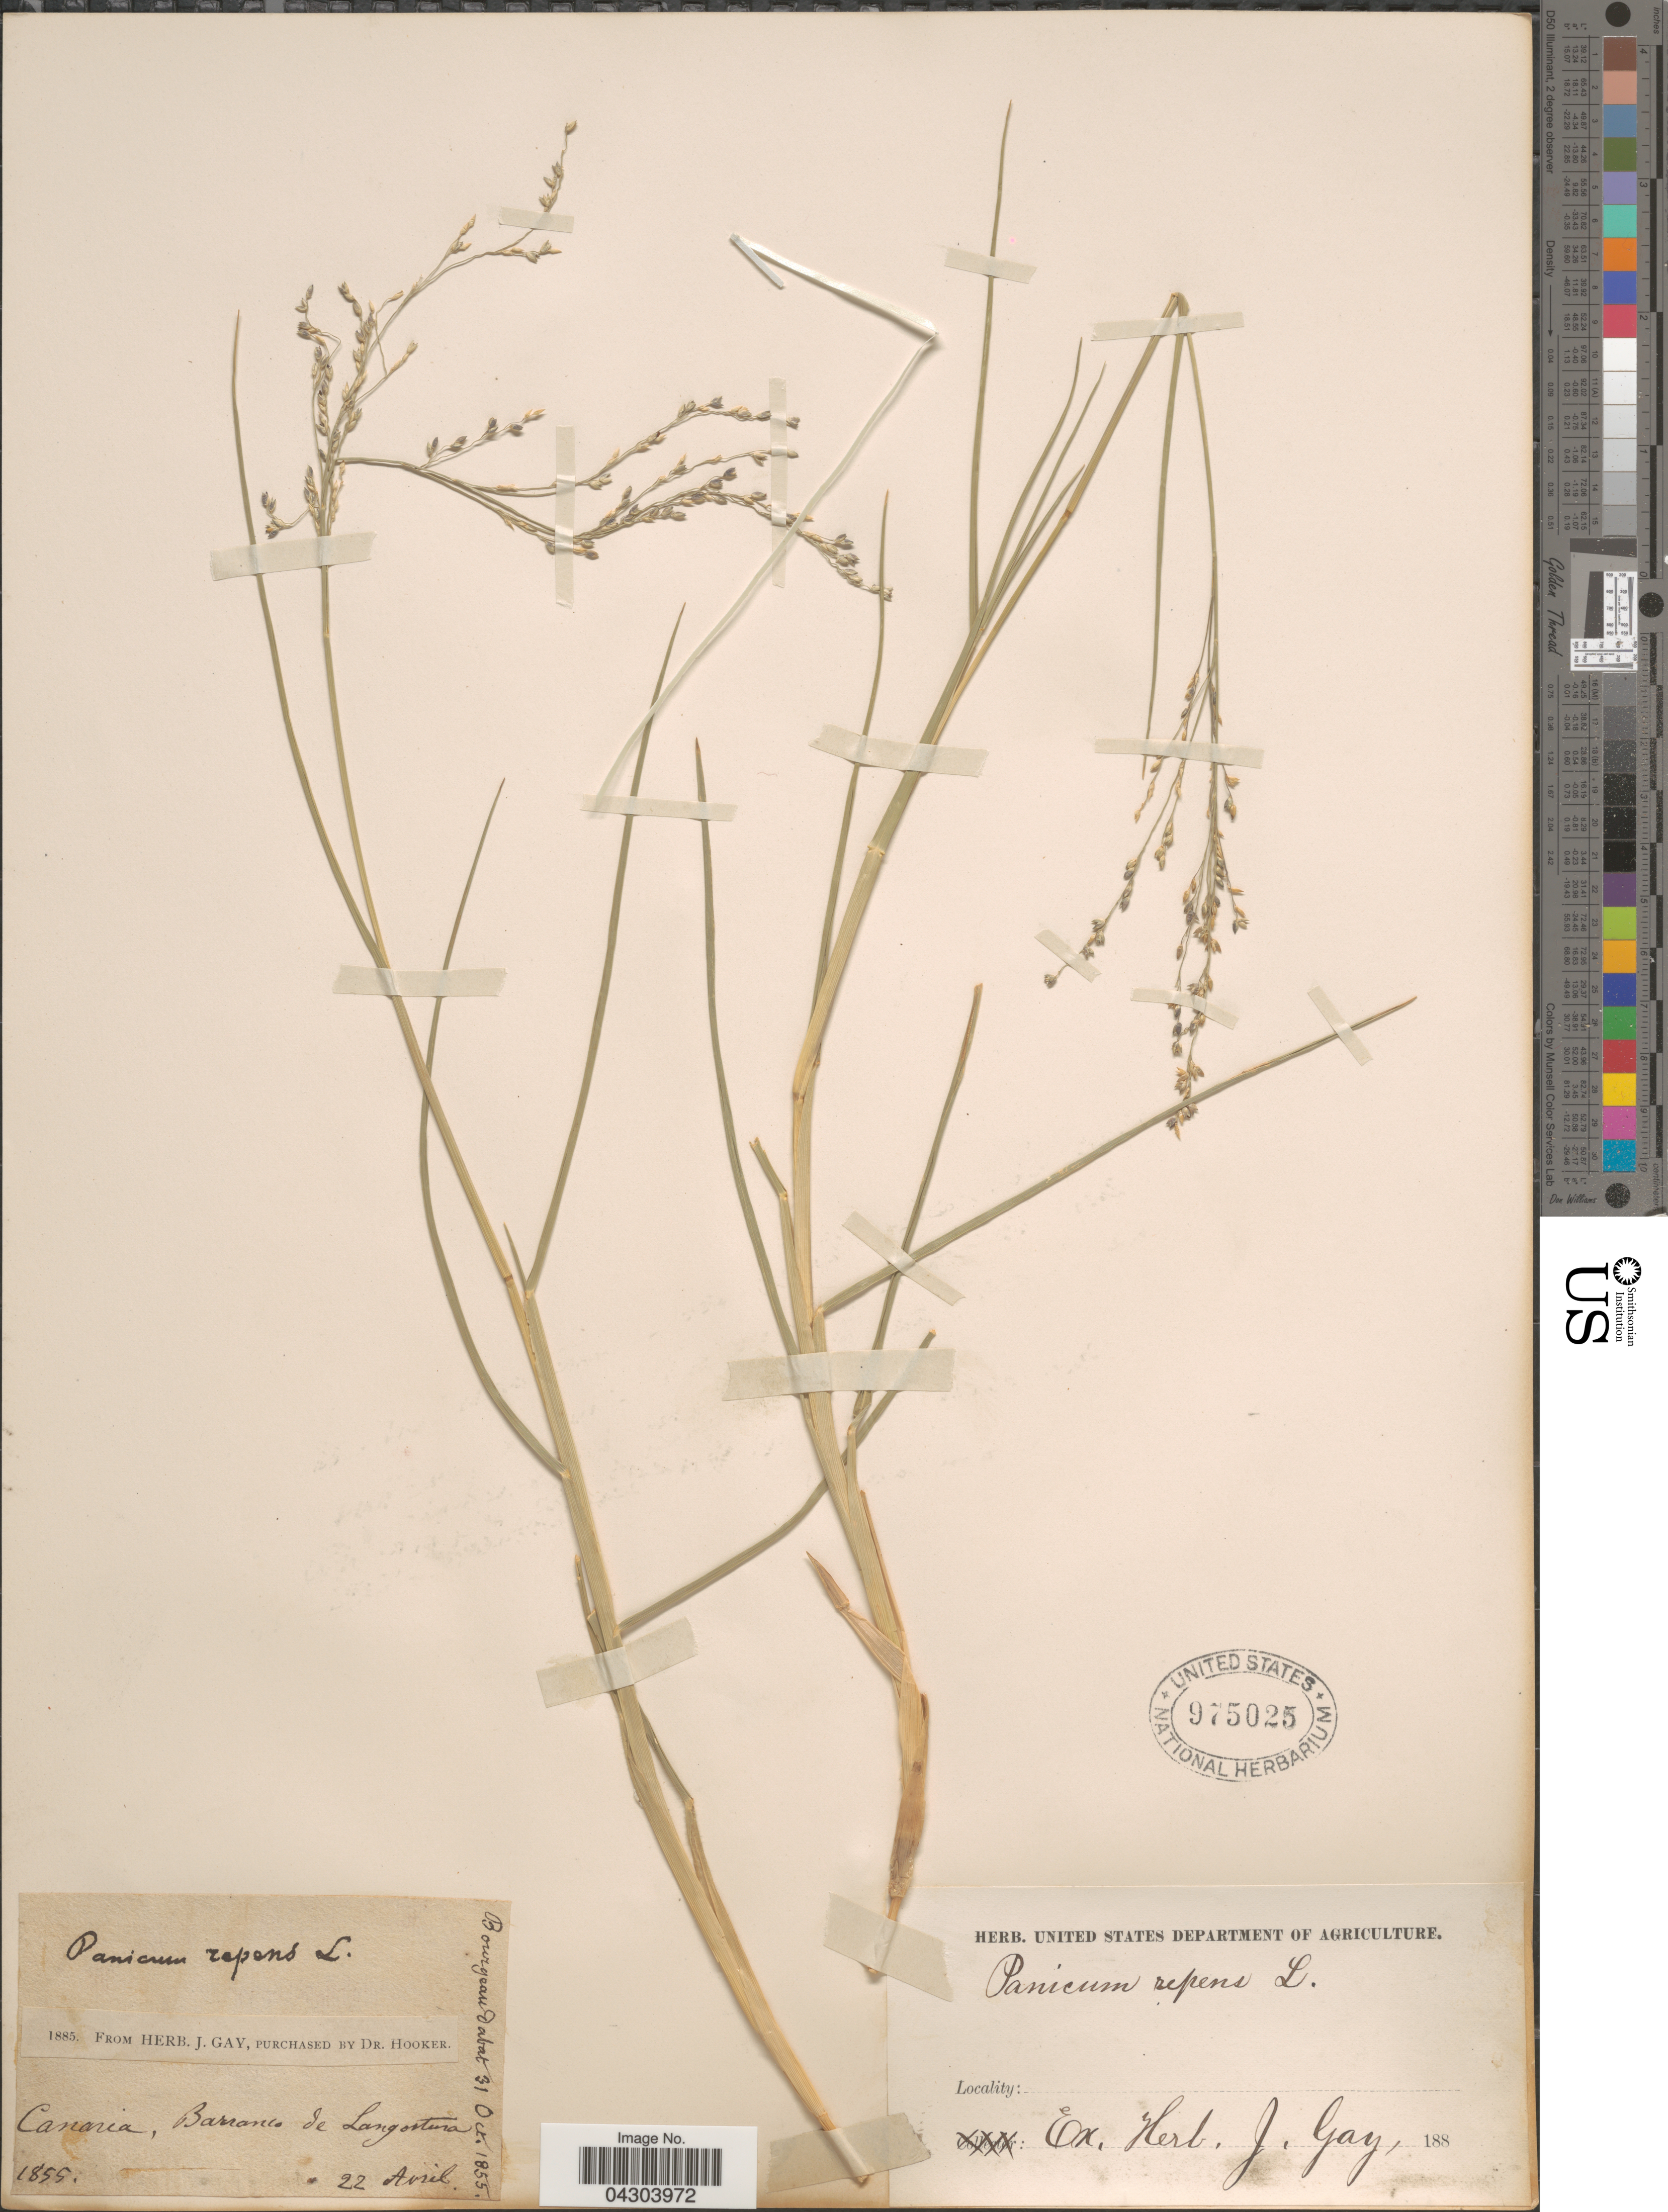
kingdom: Plantae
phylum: Tracheophyta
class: Liliopsida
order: Poales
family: Poaceae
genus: Panicum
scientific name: Panicum repens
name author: L.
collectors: ex herb. J. Gay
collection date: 1855-04-22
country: Spain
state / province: Canarias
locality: Canaria, Barranco de Langostura.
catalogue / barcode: US 975025